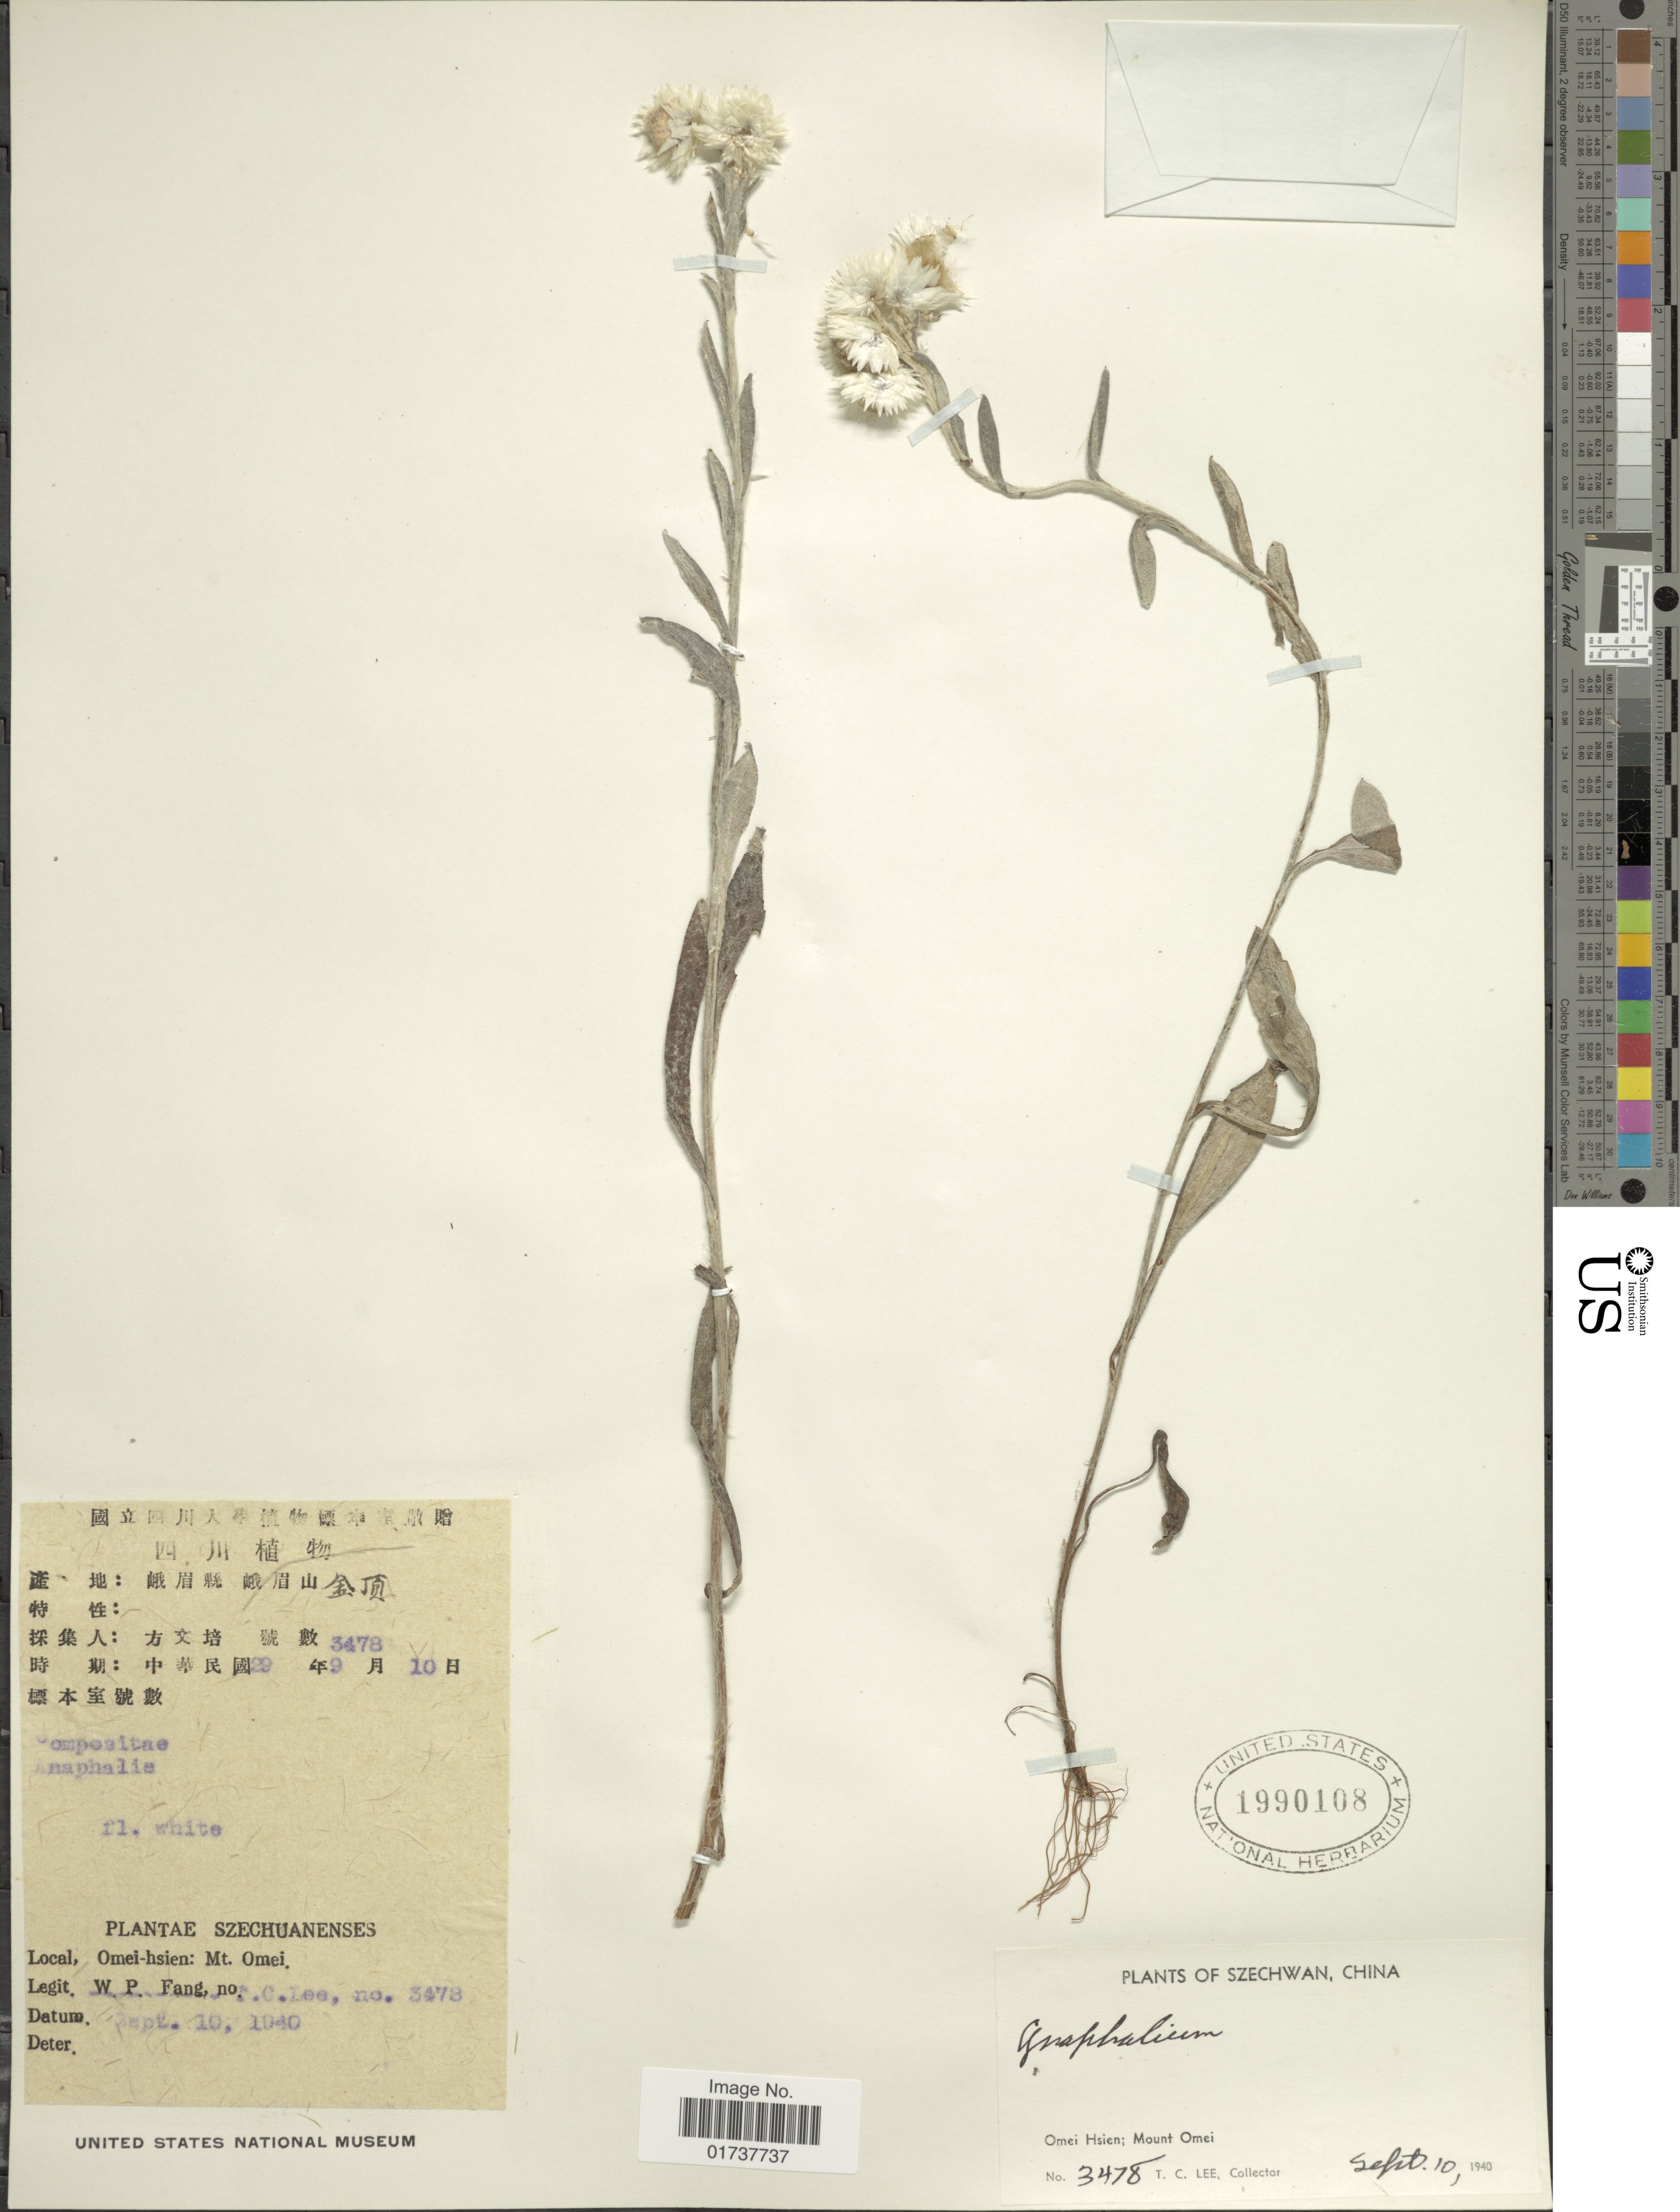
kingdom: Plantae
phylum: Tracheophyta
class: Magnoliopsida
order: Asterales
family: Asteraceae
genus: Gnaphalium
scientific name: Gnaphalium sp.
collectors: T. Lee & W. P. Fang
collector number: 3478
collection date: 1940-09-10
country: China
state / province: Sichuan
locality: Szechwan, Omei-hsien, Mt. Omei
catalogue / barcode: US 1990108